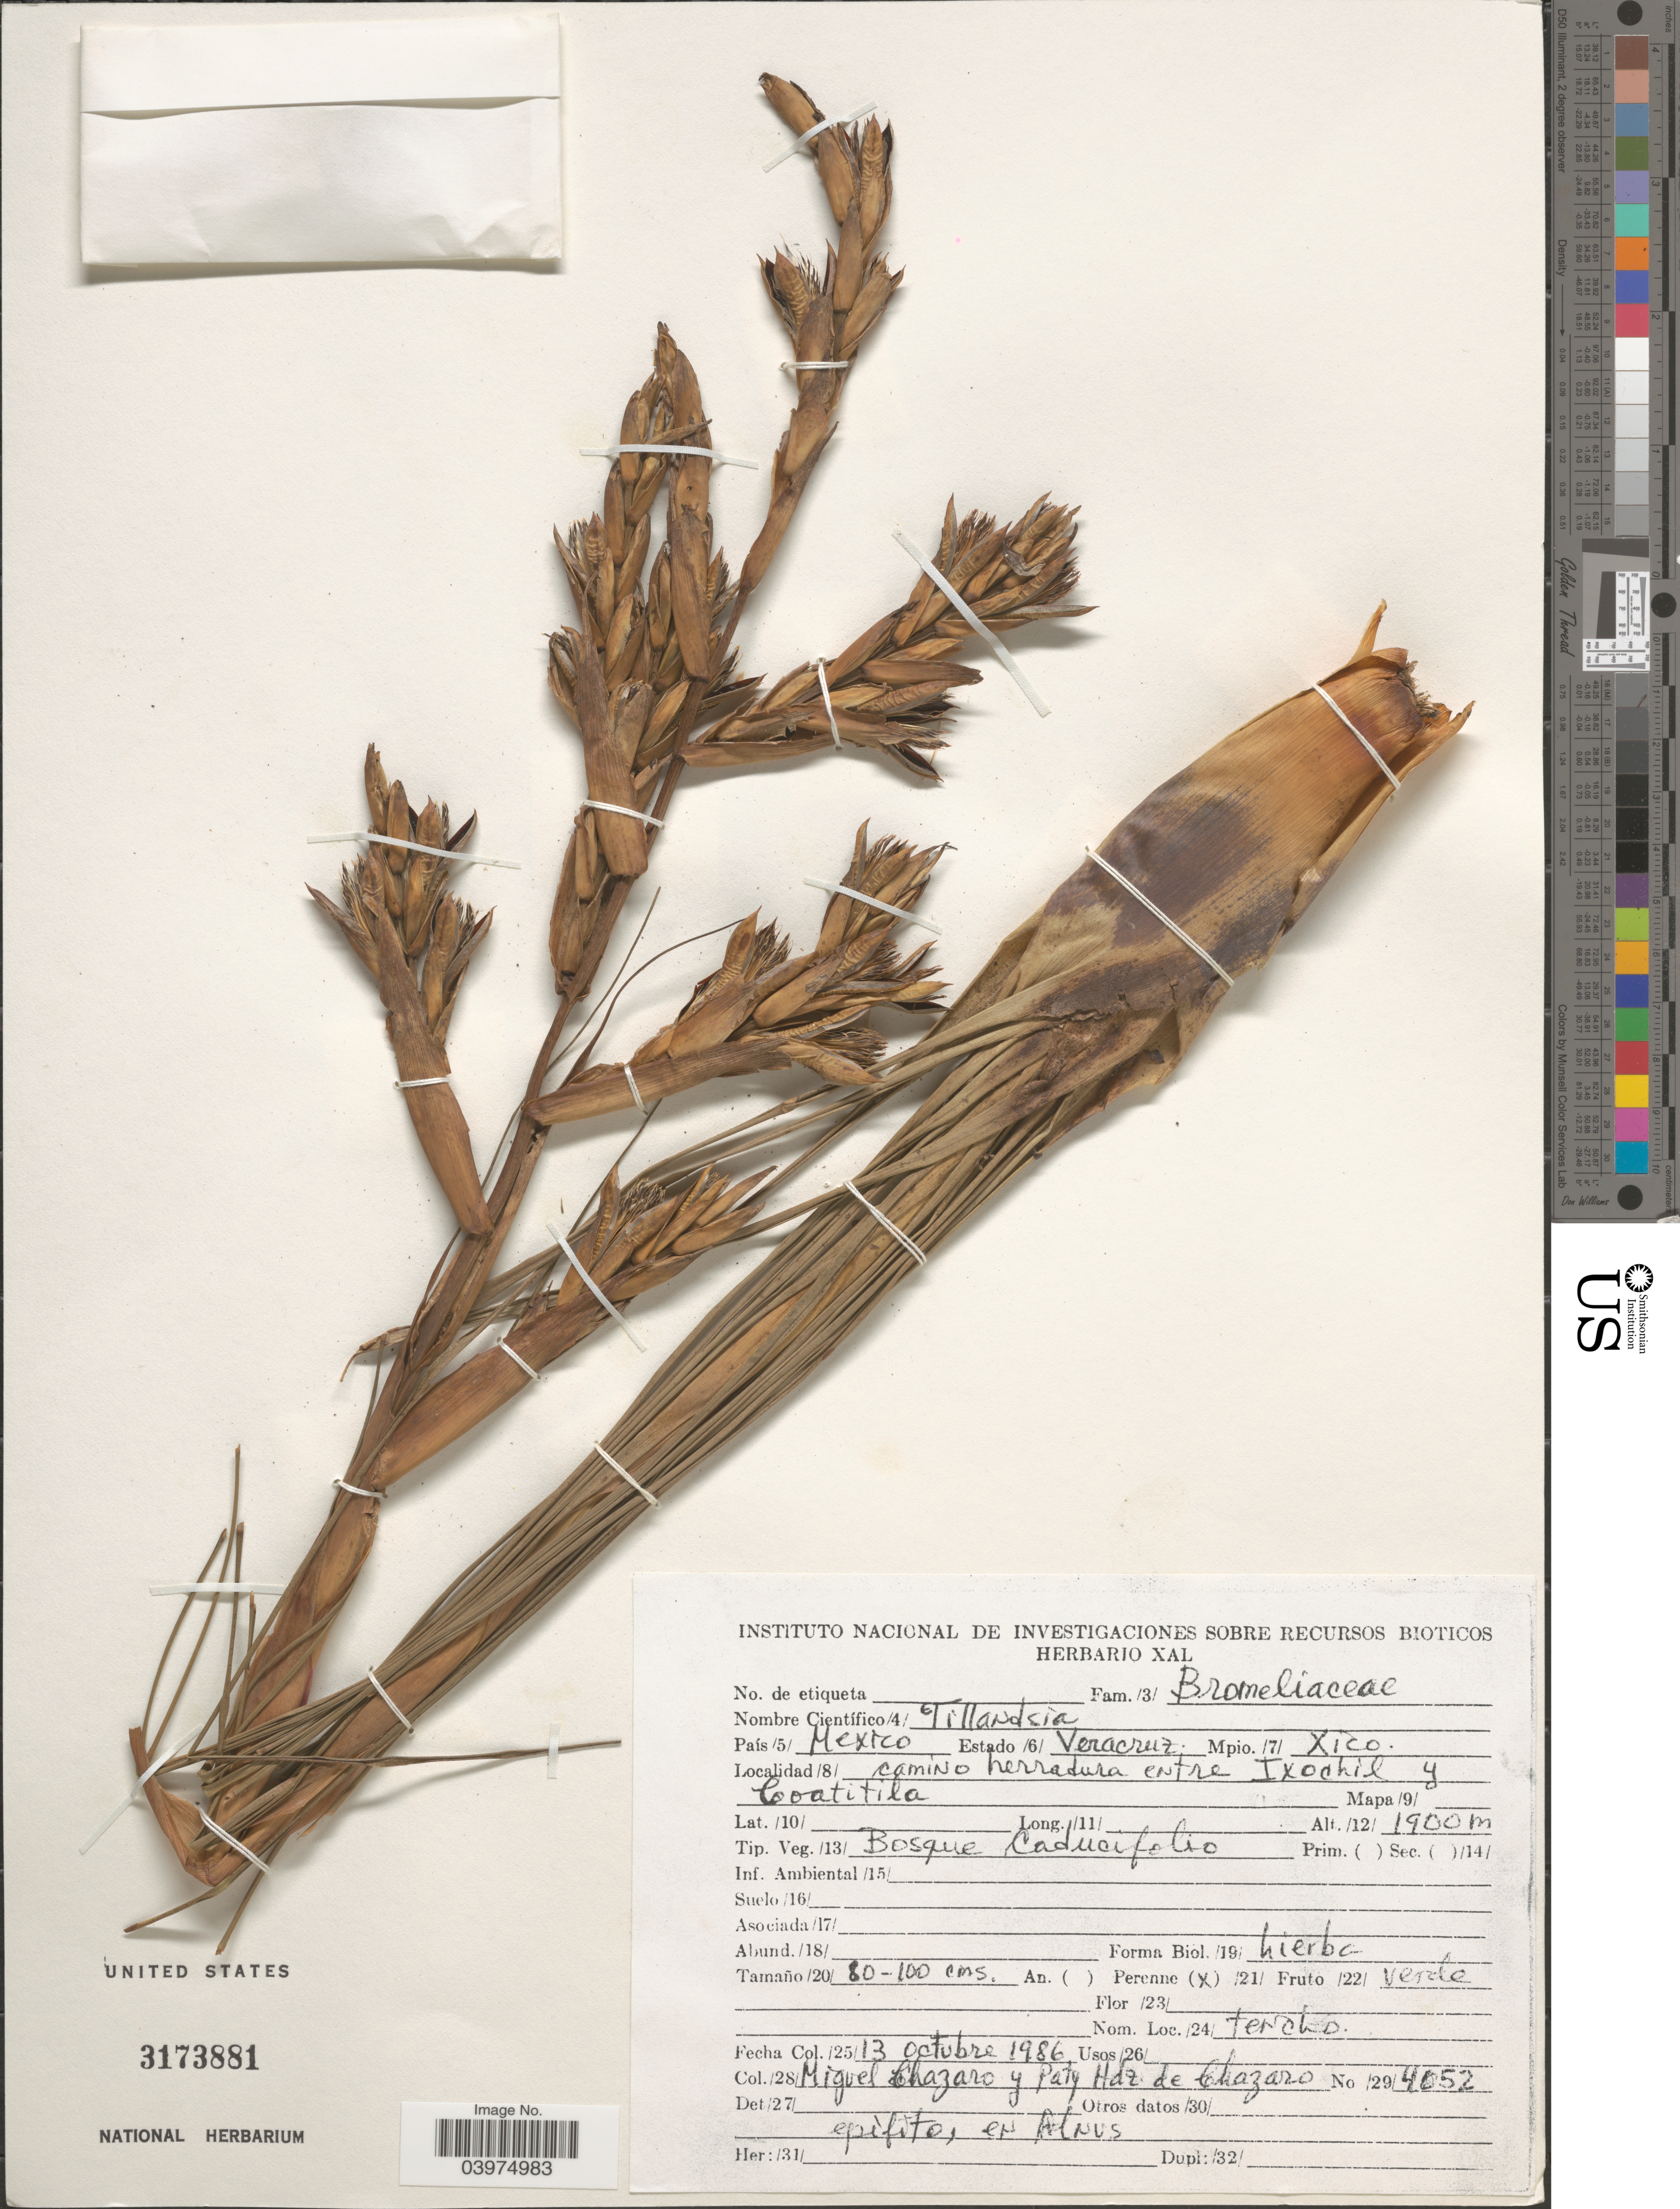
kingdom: Plantae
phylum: Tracheophyta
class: Liliopsida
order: Poales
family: Bromeliaceae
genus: Tillandsia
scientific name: Tillandsia sp.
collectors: M. Chazaro & P. H. de Chazaro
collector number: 4052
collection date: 1986-10-13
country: Mexico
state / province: Veracruz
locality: Camino herradura entre Ixochil y Coatitila.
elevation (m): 1900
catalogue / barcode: US 3173881